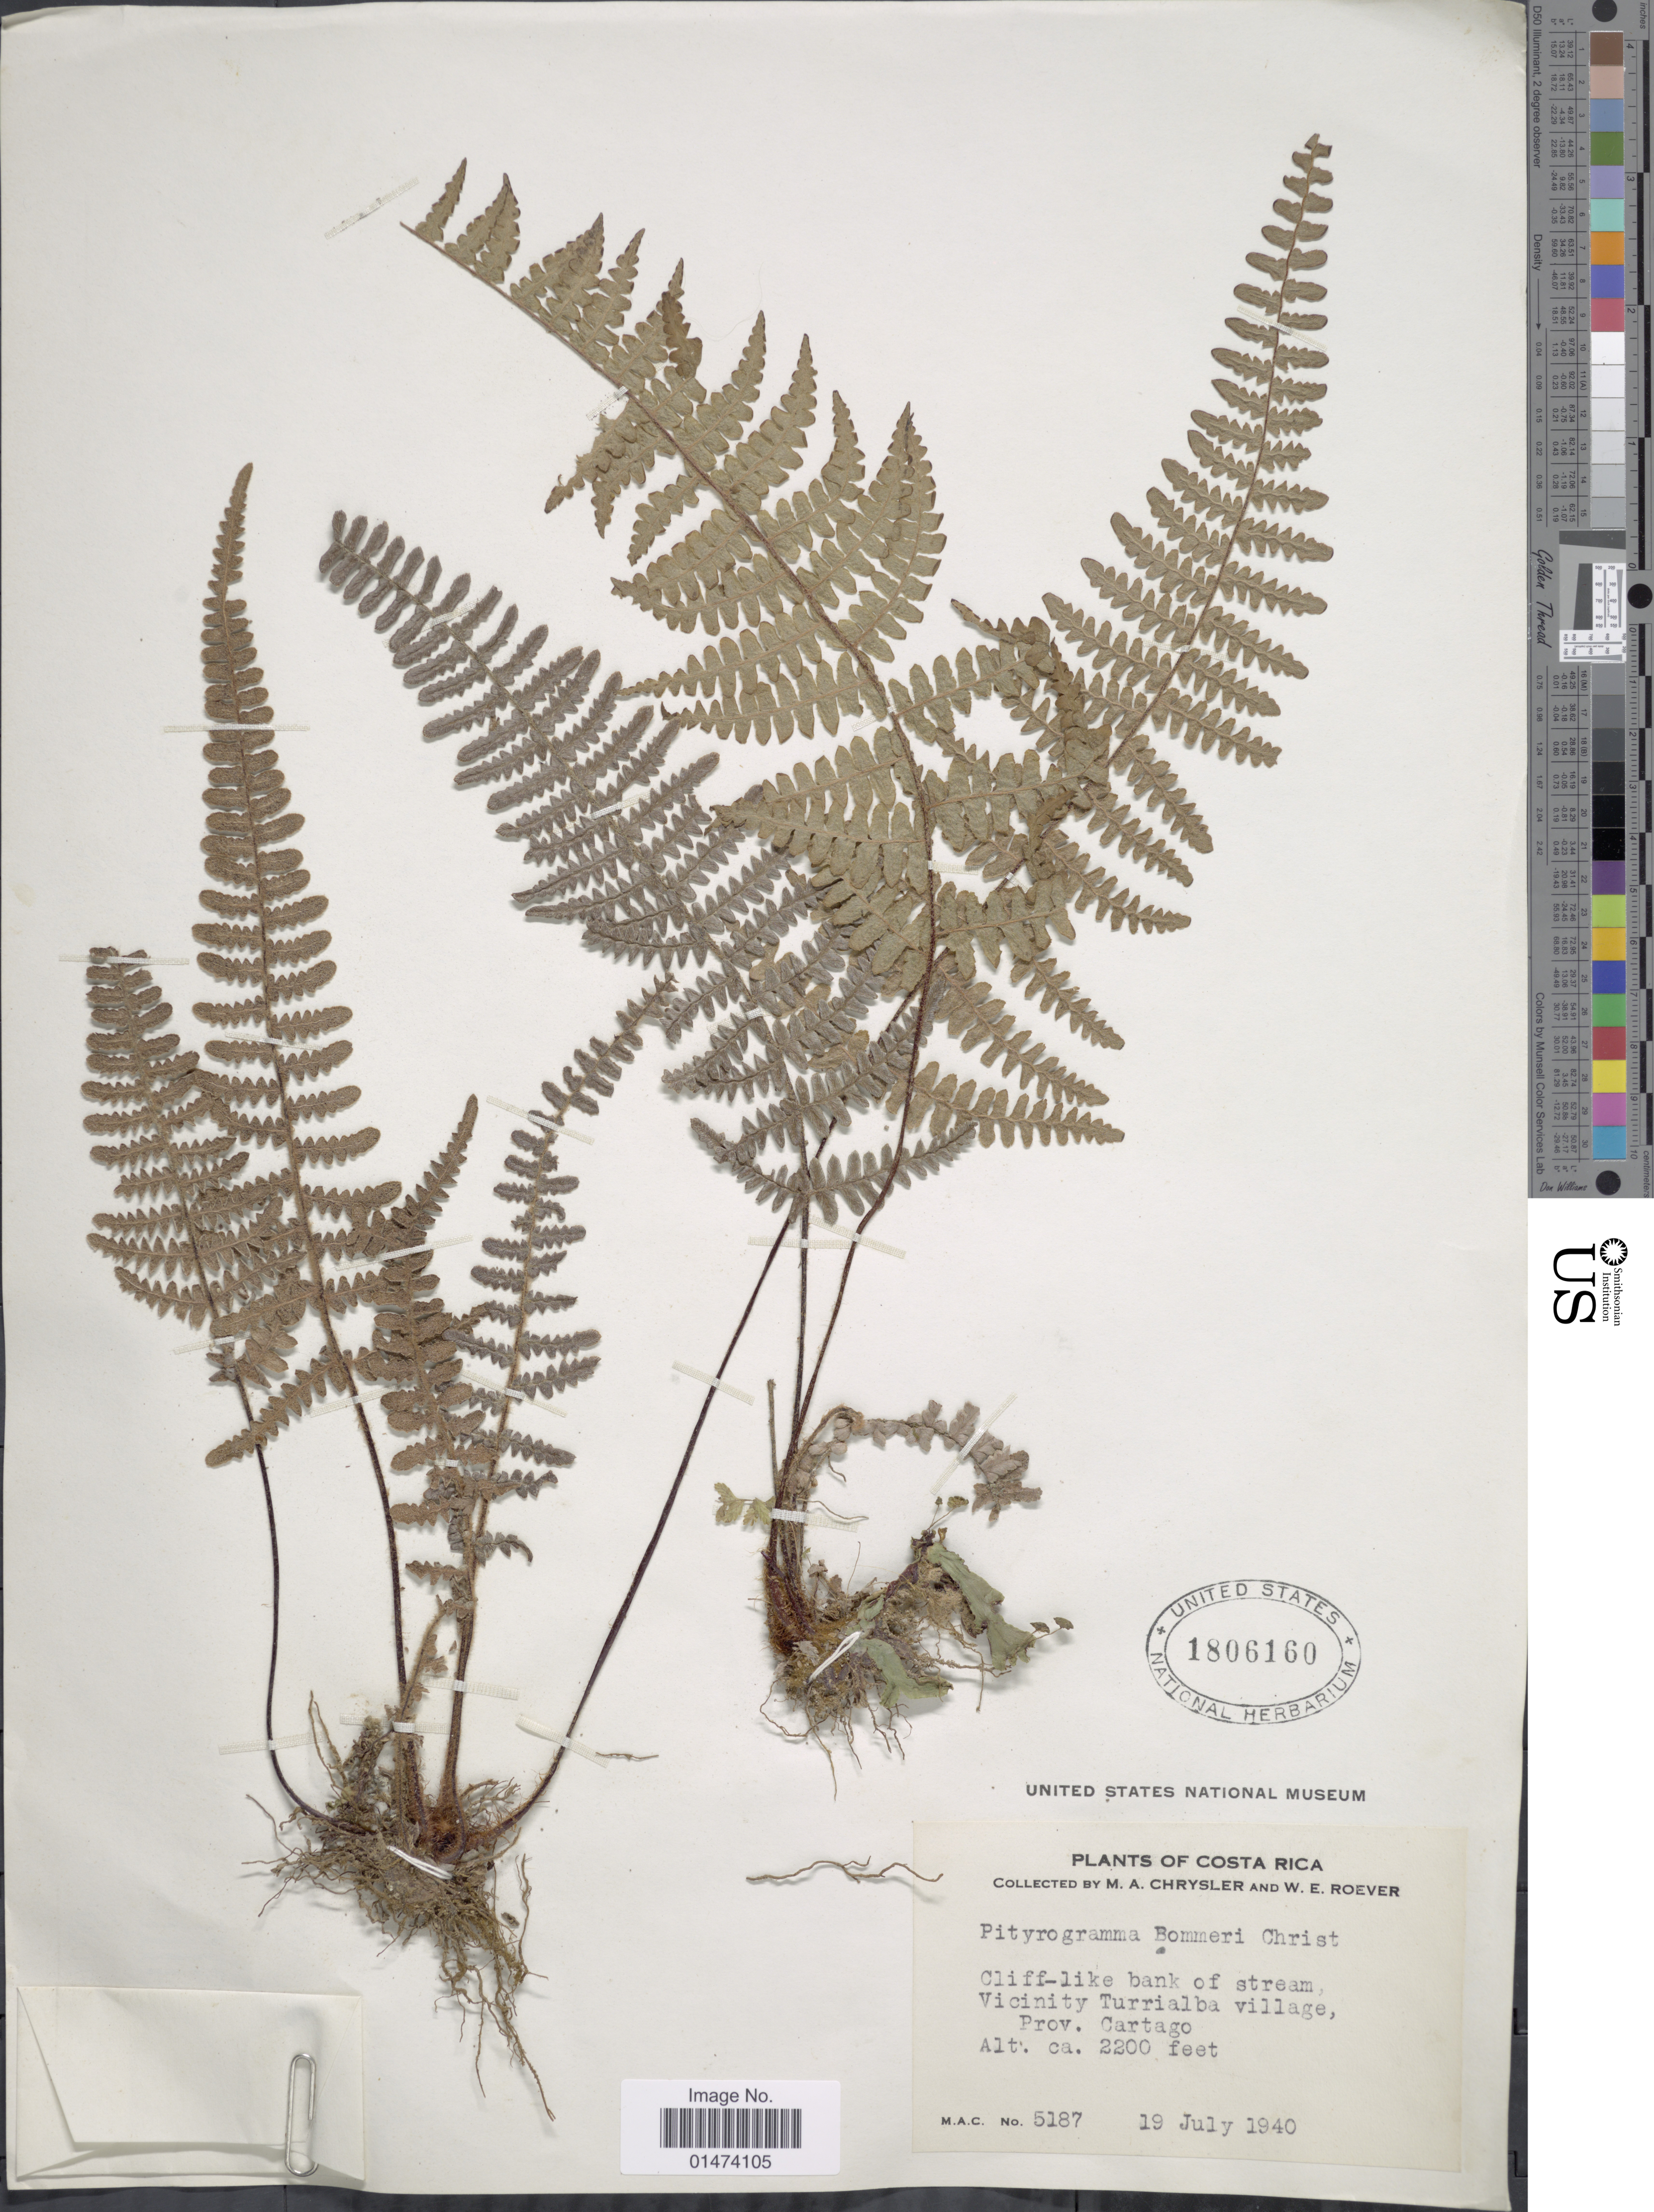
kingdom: Plantae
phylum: Tracheophyta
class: Polypodiopsida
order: Polypodiales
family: Pteridaceae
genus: Pityrogramma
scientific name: Pityrogramma ferruginea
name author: (Kunze) Maxon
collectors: M. A. Chrysler & W. Roever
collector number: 5187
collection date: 1940-07-19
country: Costa Rica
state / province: Cartago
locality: Costa Rica. Vicinity Turrialba village, Prov. Cartago.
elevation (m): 671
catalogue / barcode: US 1806160